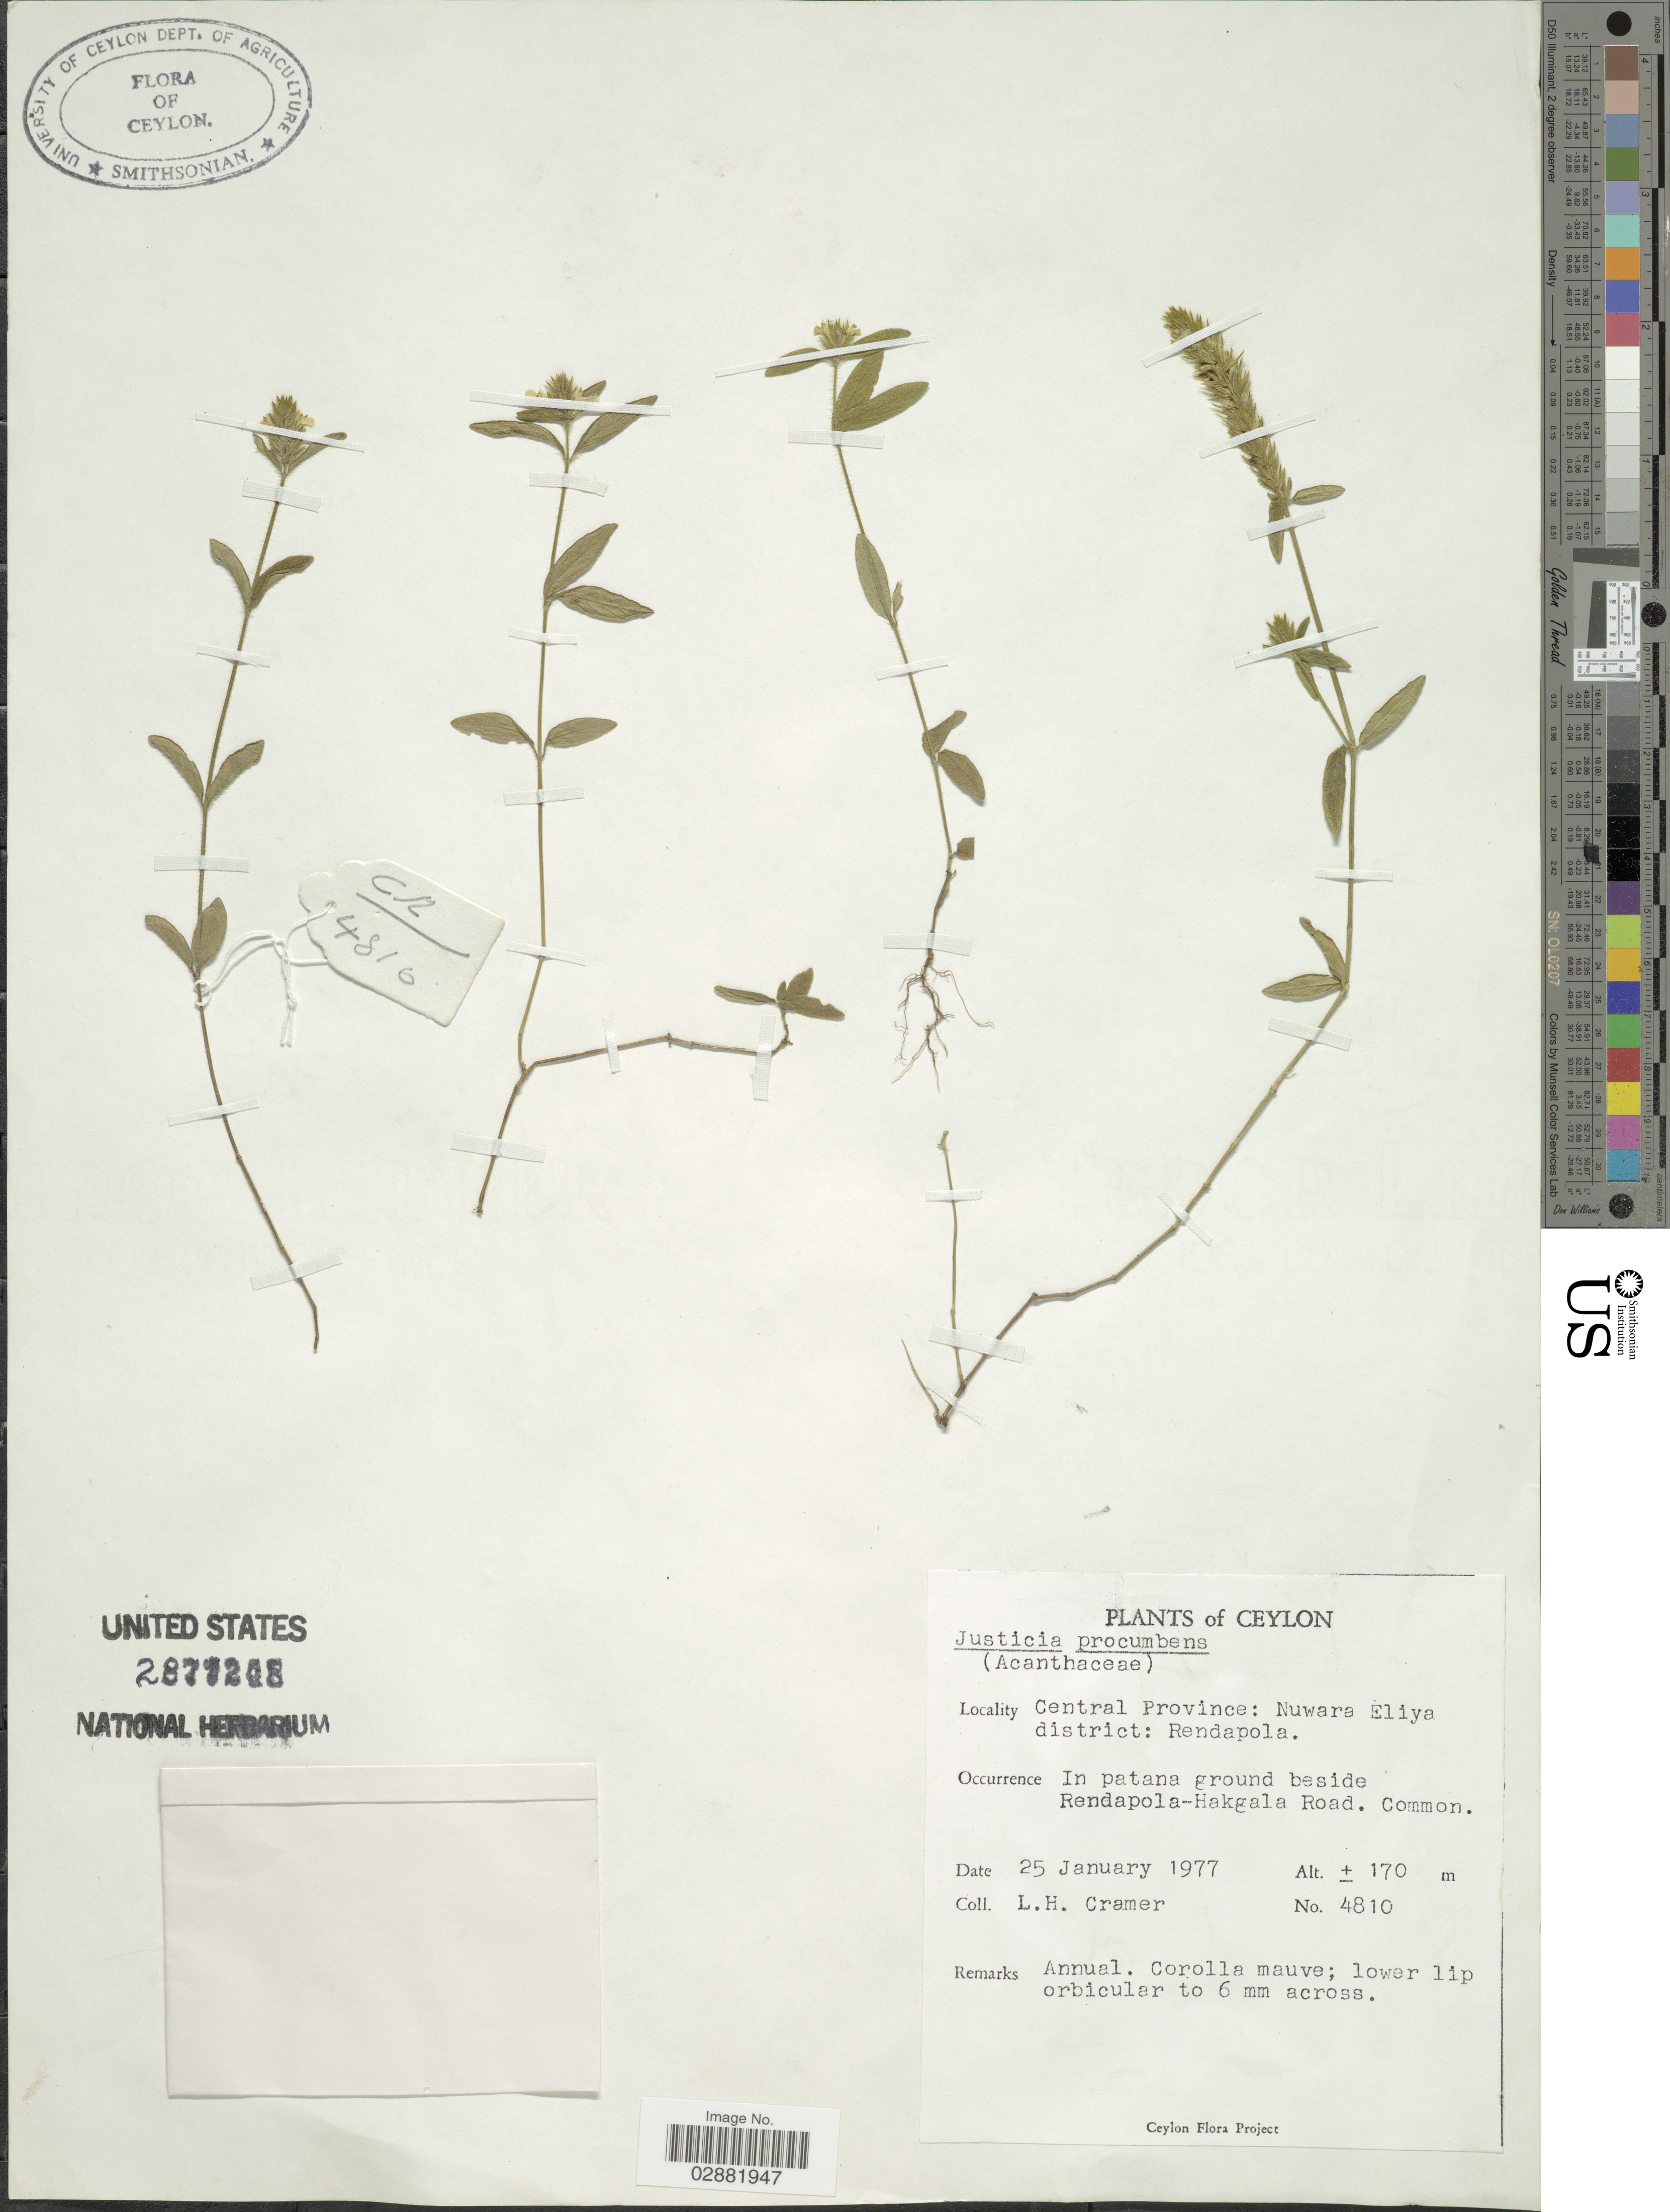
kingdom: Plantae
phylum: Tracheophyta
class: Magnoliopsida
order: Lamiales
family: Acanthaceae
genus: Justicia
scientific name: Justicia procumbens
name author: L.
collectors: L. H. Cramer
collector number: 4810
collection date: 1977-01-25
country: Sri Lanka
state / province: Central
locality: Ceylon, Nuwara Eliya district, Rendapola, In patana ground beside Rendapola-Hakgala Road.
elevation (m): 170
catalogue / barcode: US 2871248